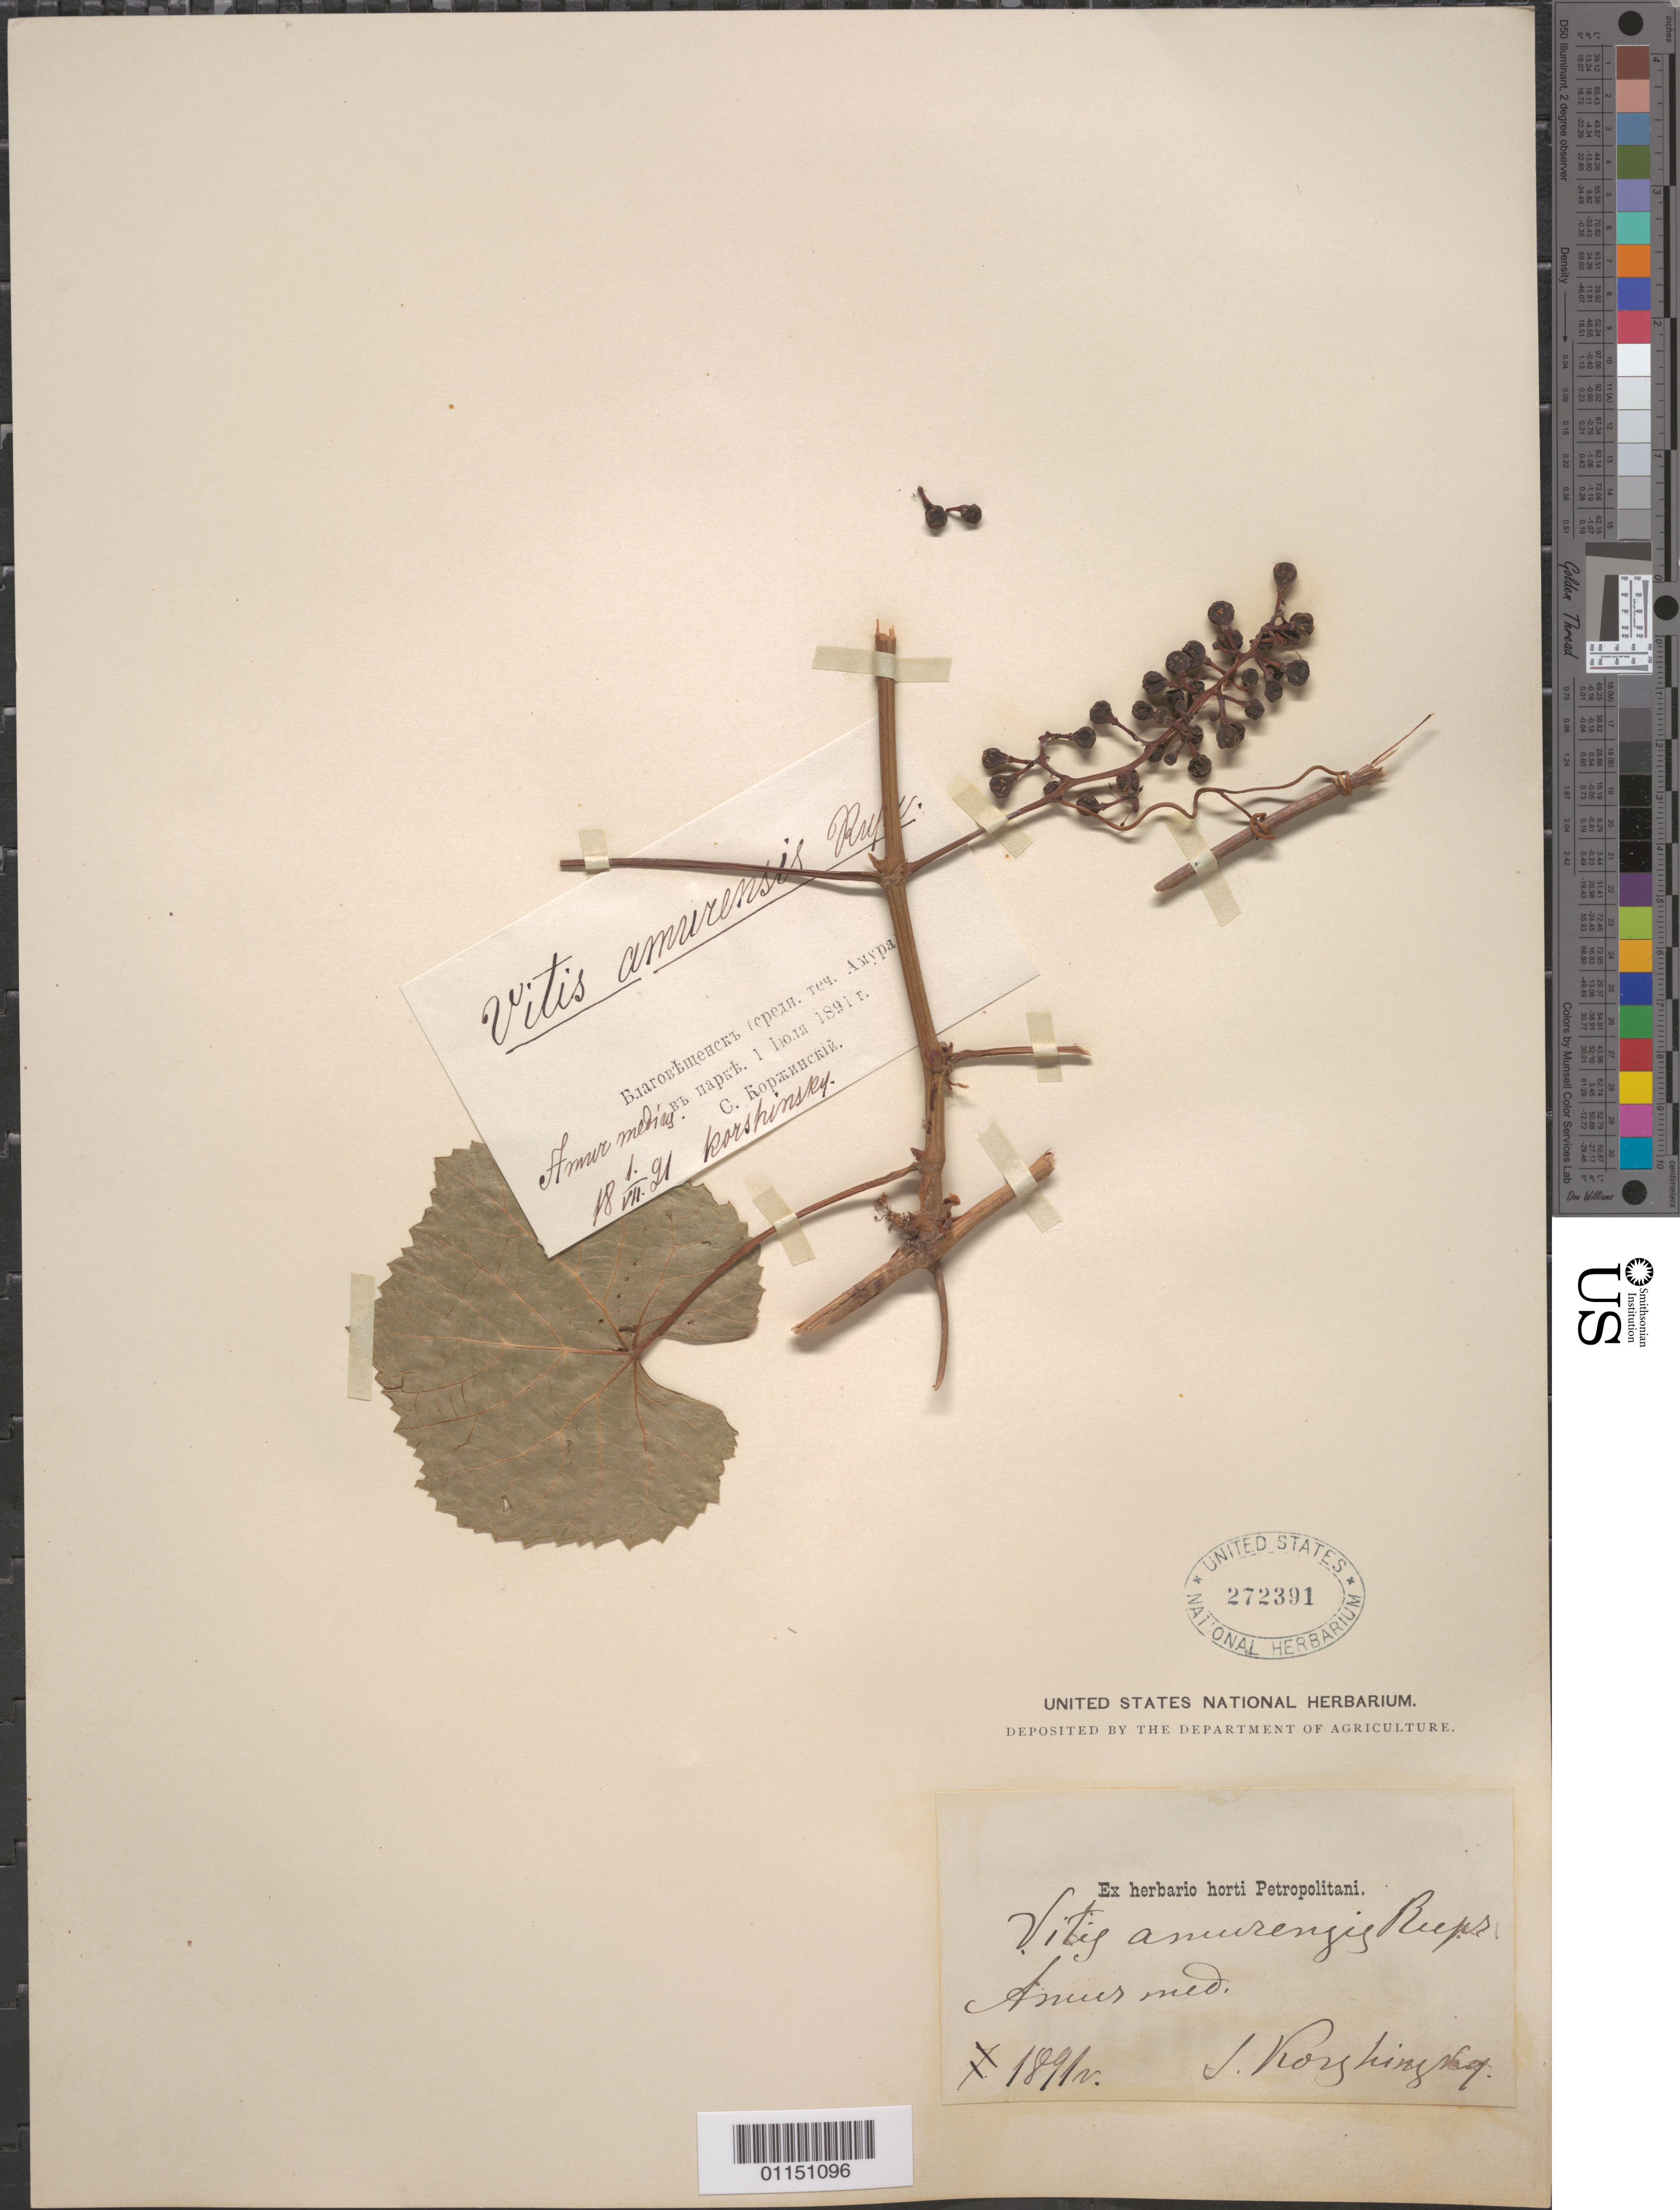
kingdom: Plantae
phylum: Tracheophyta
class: Magnoliopsida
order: Vitales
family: Vitaceae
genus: Vitis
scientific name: Vitis amurensis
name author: Rupr.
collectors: S. I. Korshinsky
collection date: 1891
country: Russian Federation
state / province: Amur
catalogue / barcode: US 272391